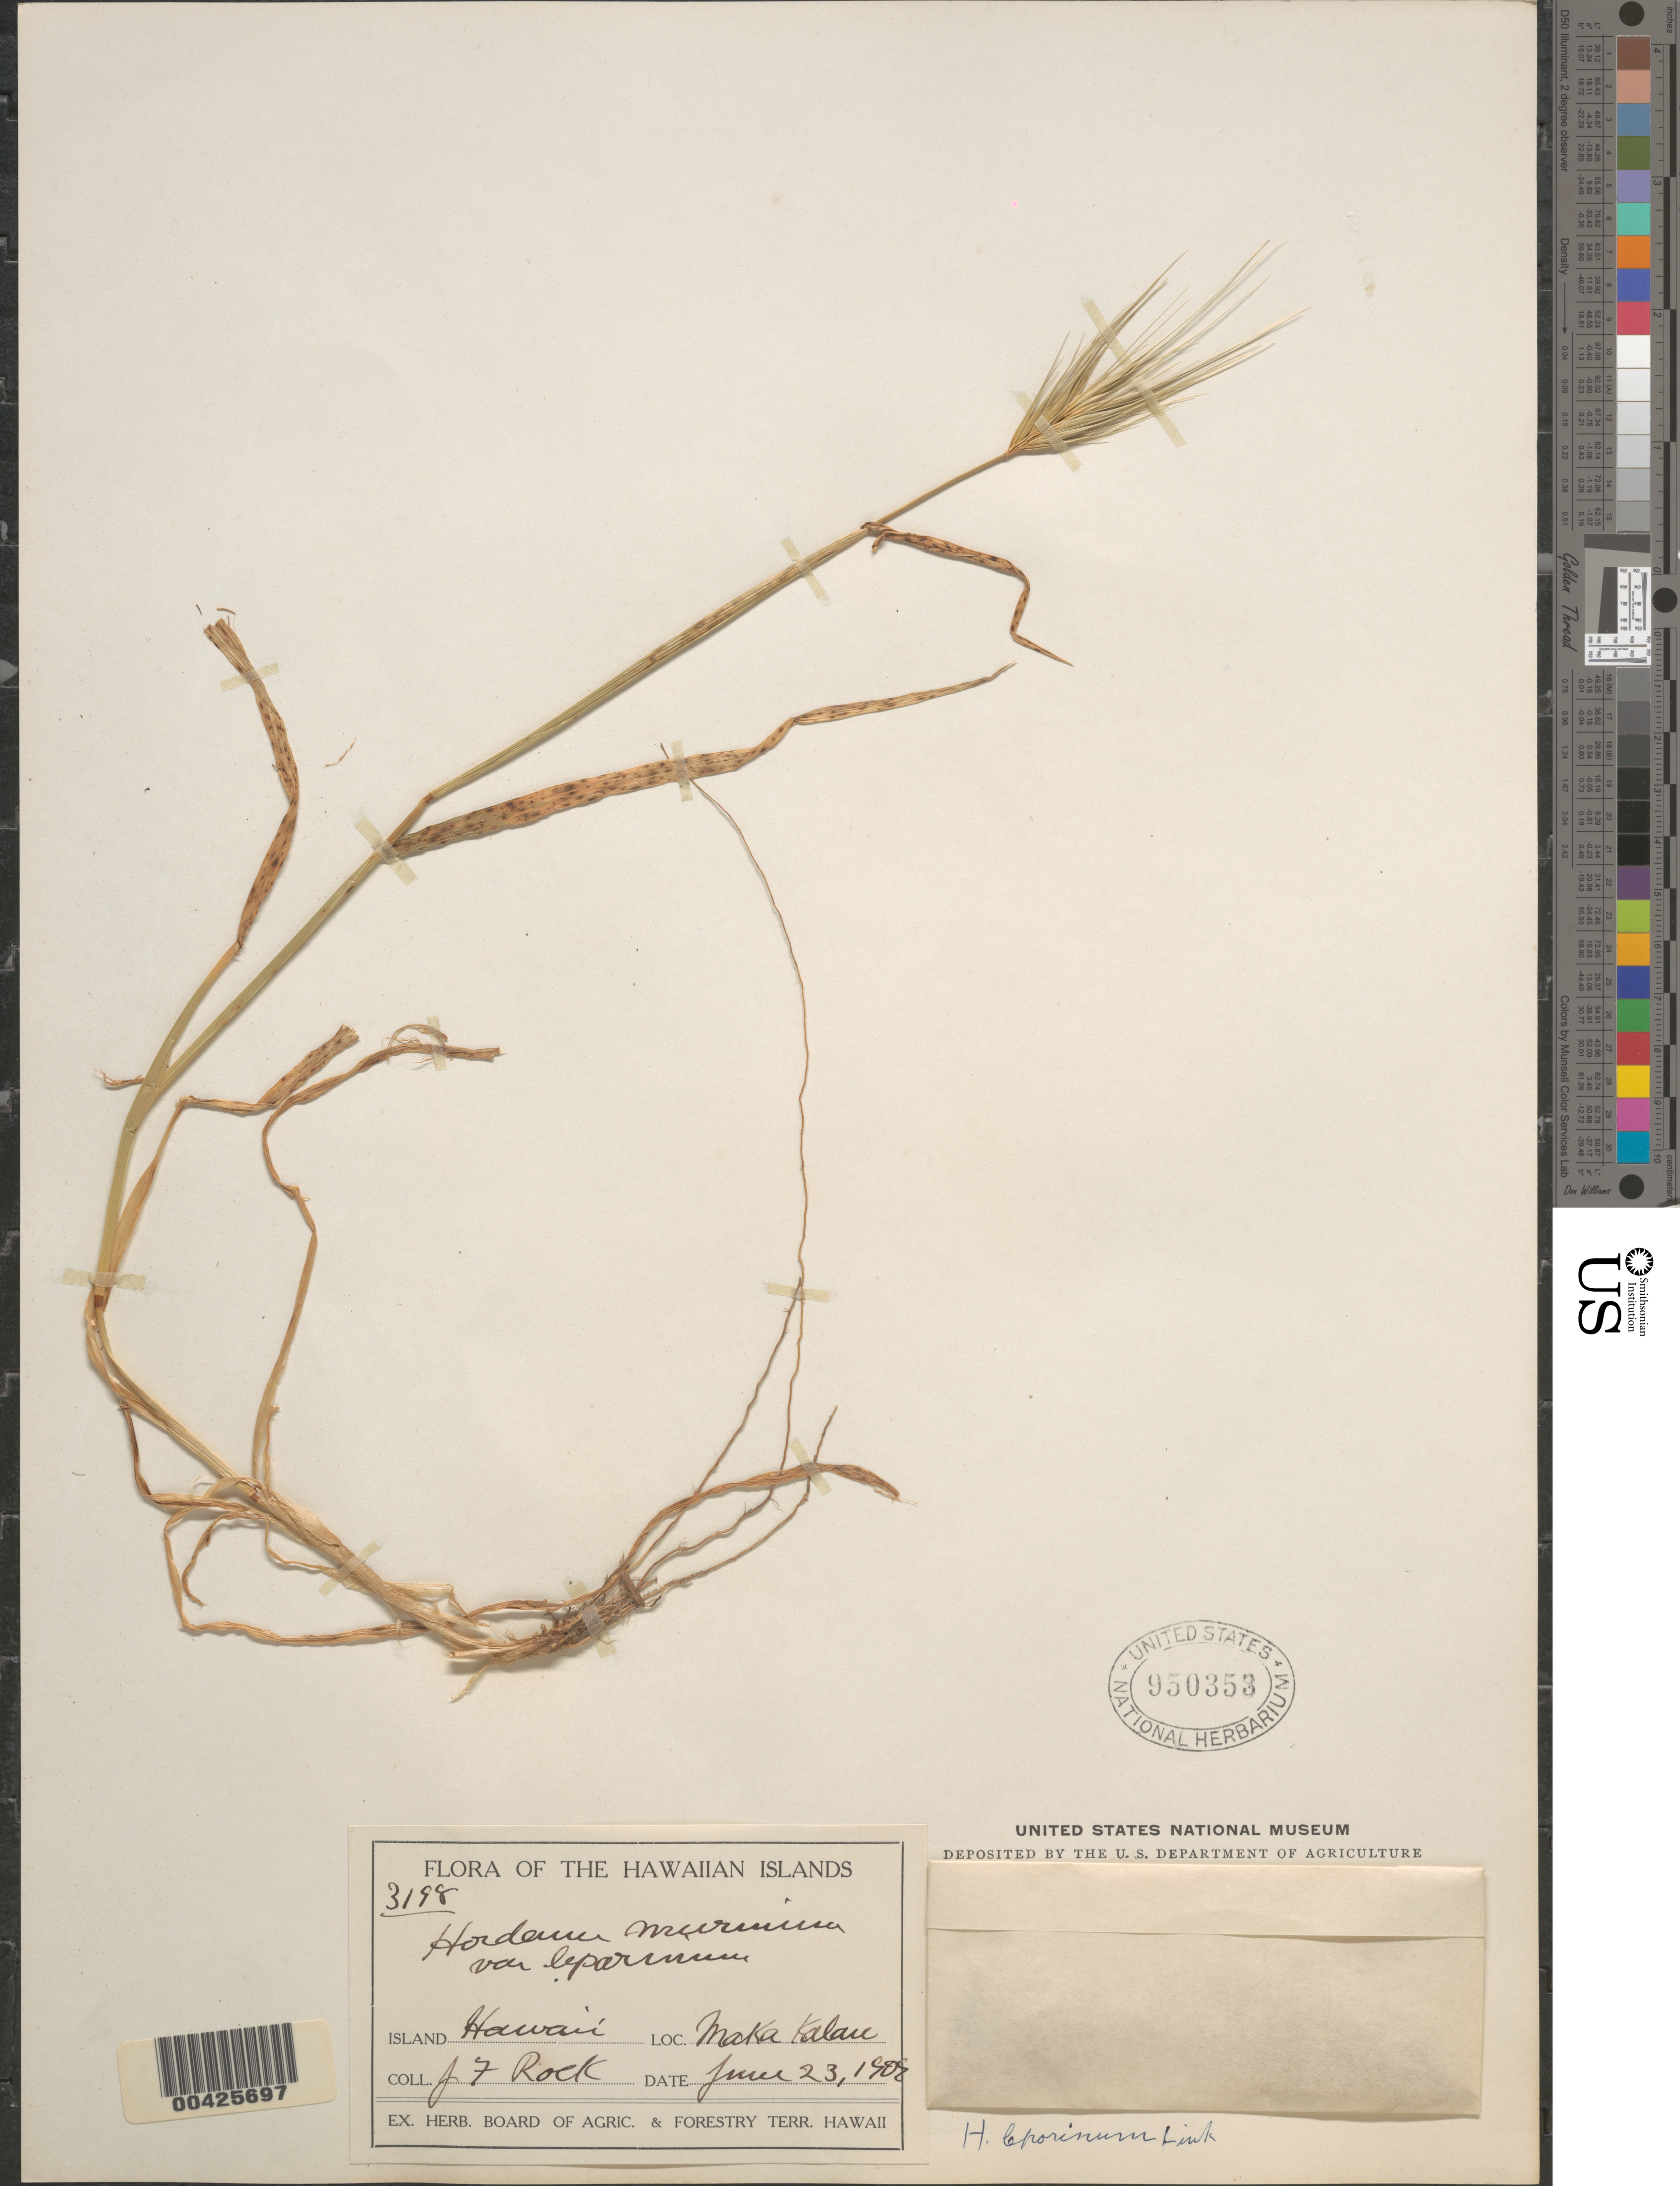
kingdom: Plantae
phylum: Tracheophyta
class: Liliopsida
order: Poales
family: Poaceae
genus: Hordeum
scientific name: Hordeum leporinum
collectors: J. F. Rock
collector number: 3198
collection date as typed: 23 Jun 1909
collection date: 1909-06-23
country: United States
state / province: Hawaii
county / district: Hawaii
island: Hawaii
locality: Maka Kalau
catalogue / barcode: US 950353